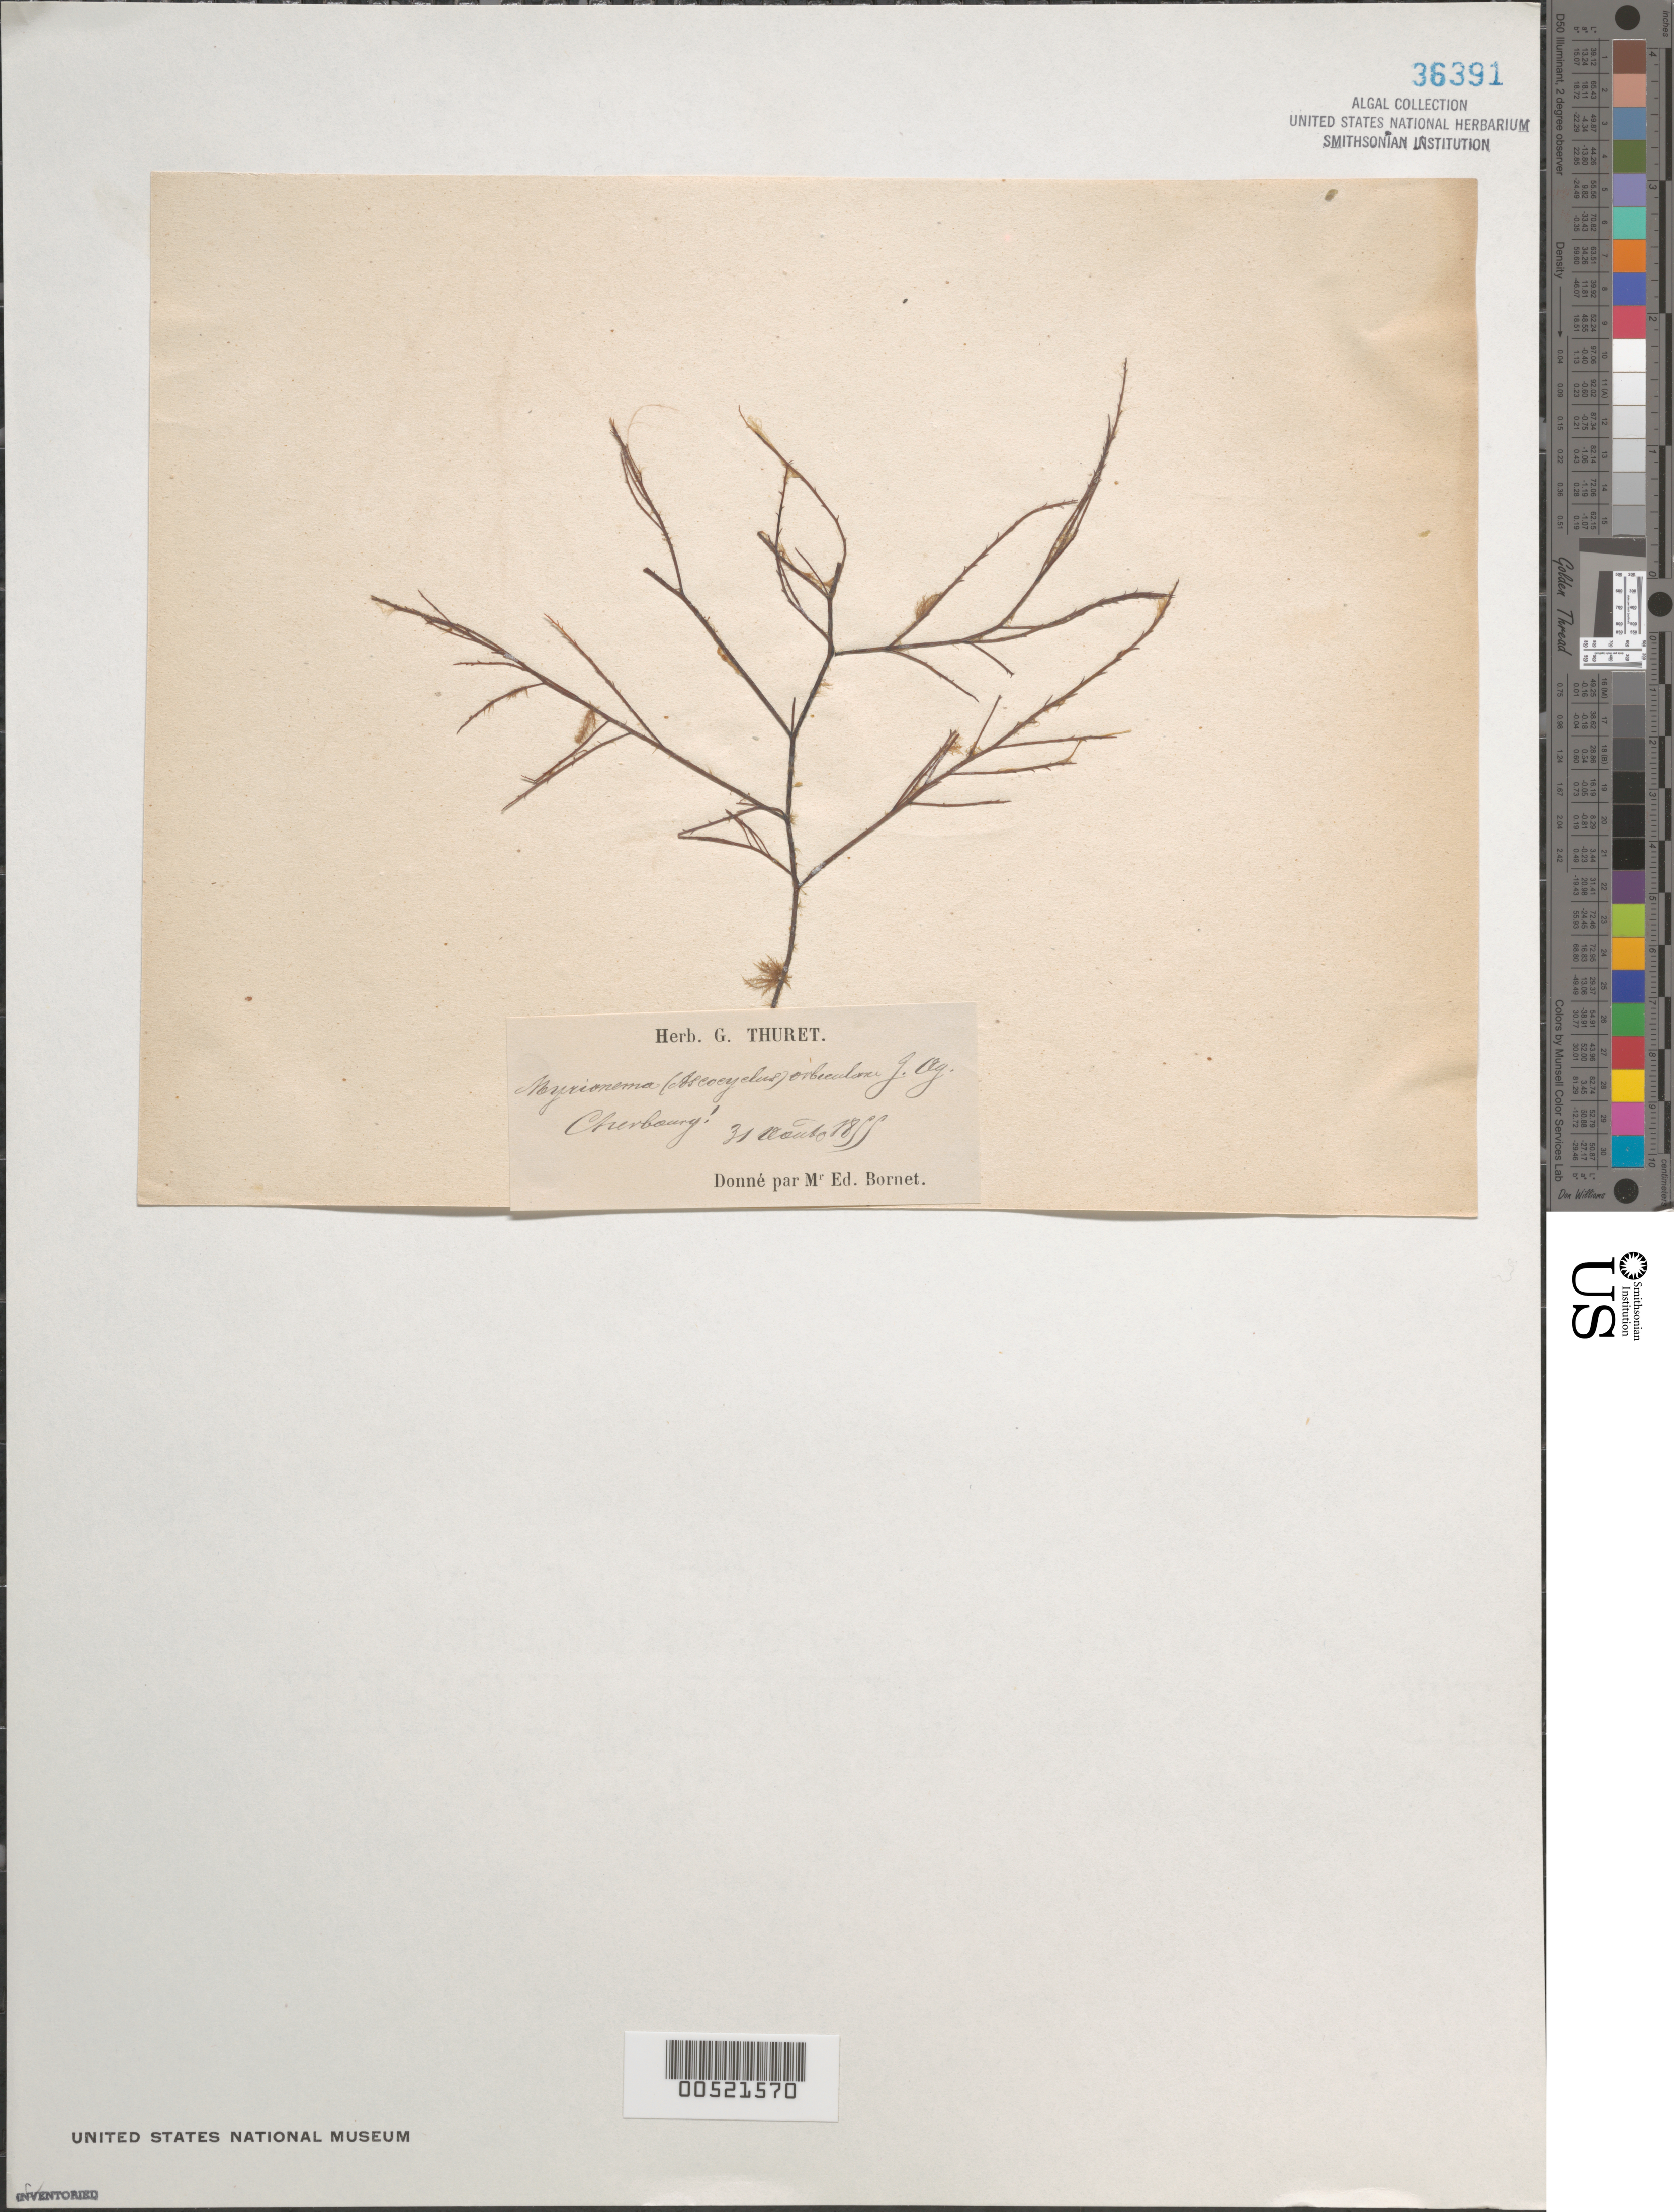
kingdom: Chromista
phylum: Ochrophyta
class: Phaeophyceae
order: Ectocarpales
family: Chordariaceae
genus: Myrionema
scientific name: Myrionema orbiculare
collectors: Thuret, G. (herbarium)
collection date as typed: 31 Aug 1855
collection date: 1855-08-31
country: France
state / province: Normandie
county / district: Manche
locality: Cherbourg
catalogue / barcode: US 36391